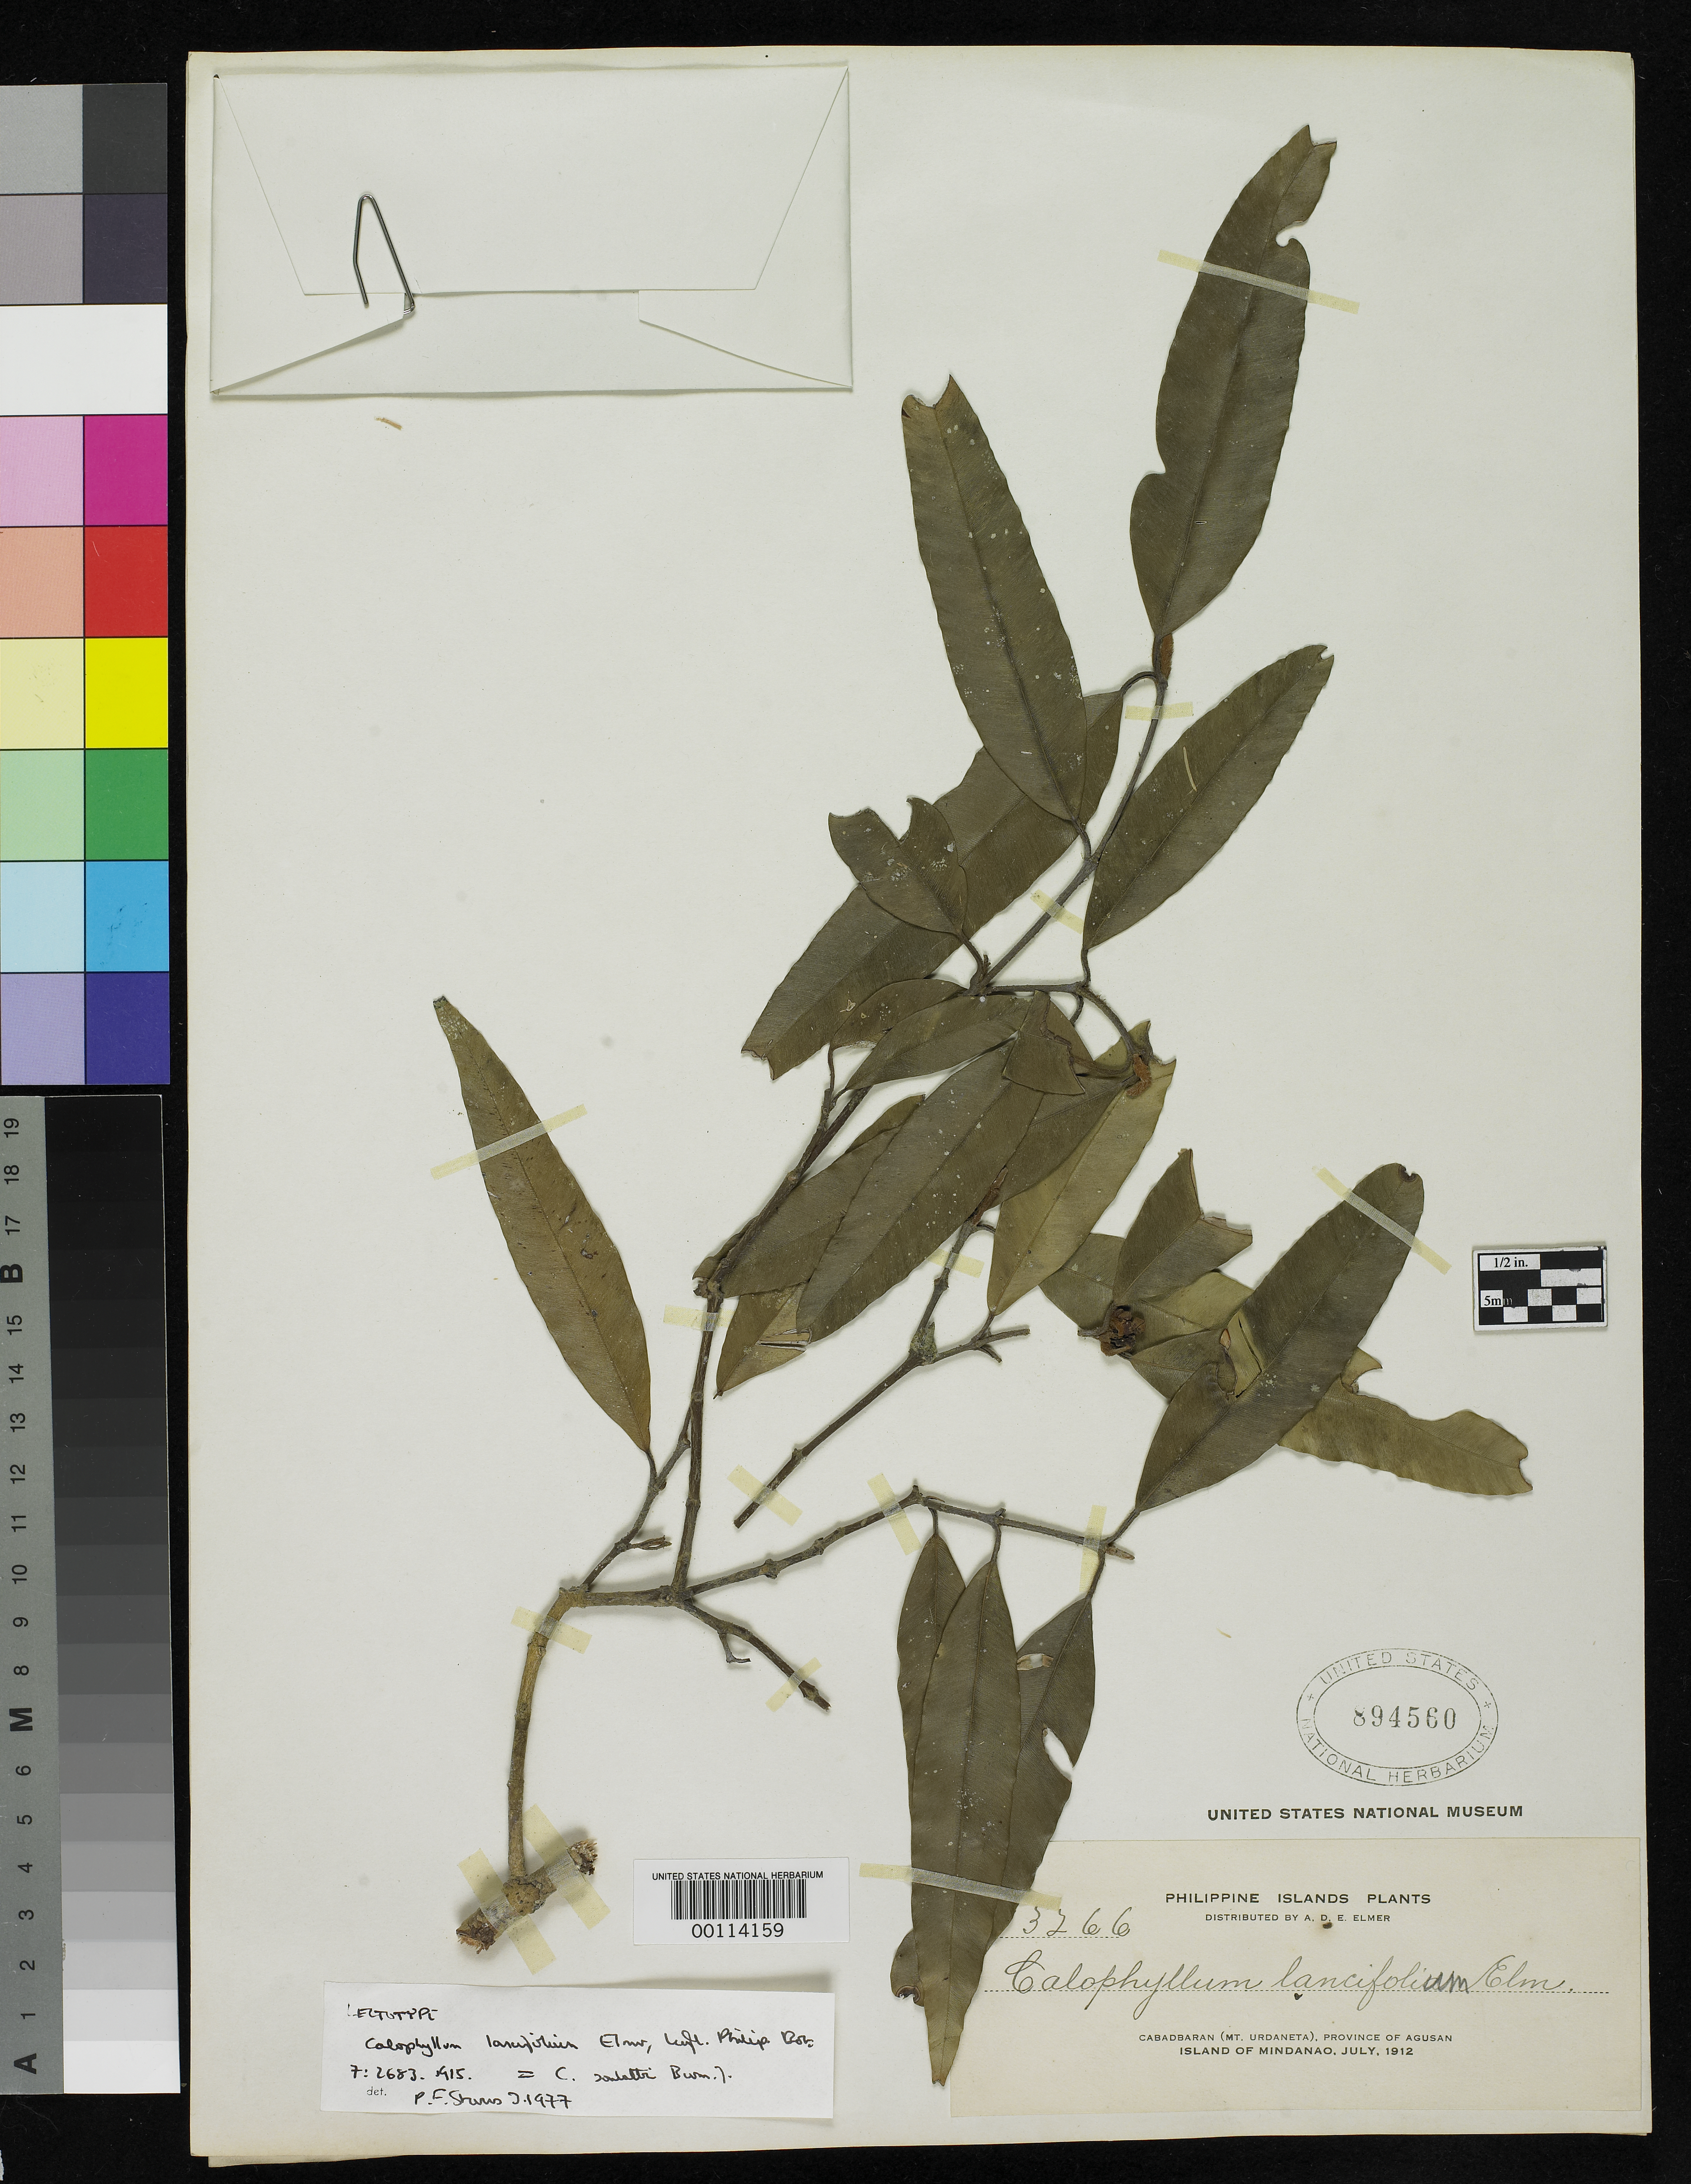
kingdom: Plantae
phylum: Tracheophyta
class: Magnoliopsida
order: Malpighiales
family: Calophyllaceae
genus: Calophyllum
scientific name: Calophyllum lancifolium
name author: Elmer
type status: Isosyntype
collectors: A. D. E. Elmer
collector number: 13266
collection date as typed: Jul 1912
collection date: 1912-07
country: Philippines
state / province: Caraga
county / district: Agusan del Norte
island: Mindanao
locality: Cabadbaran, Mt. Urdaneta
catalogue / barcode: US 894560